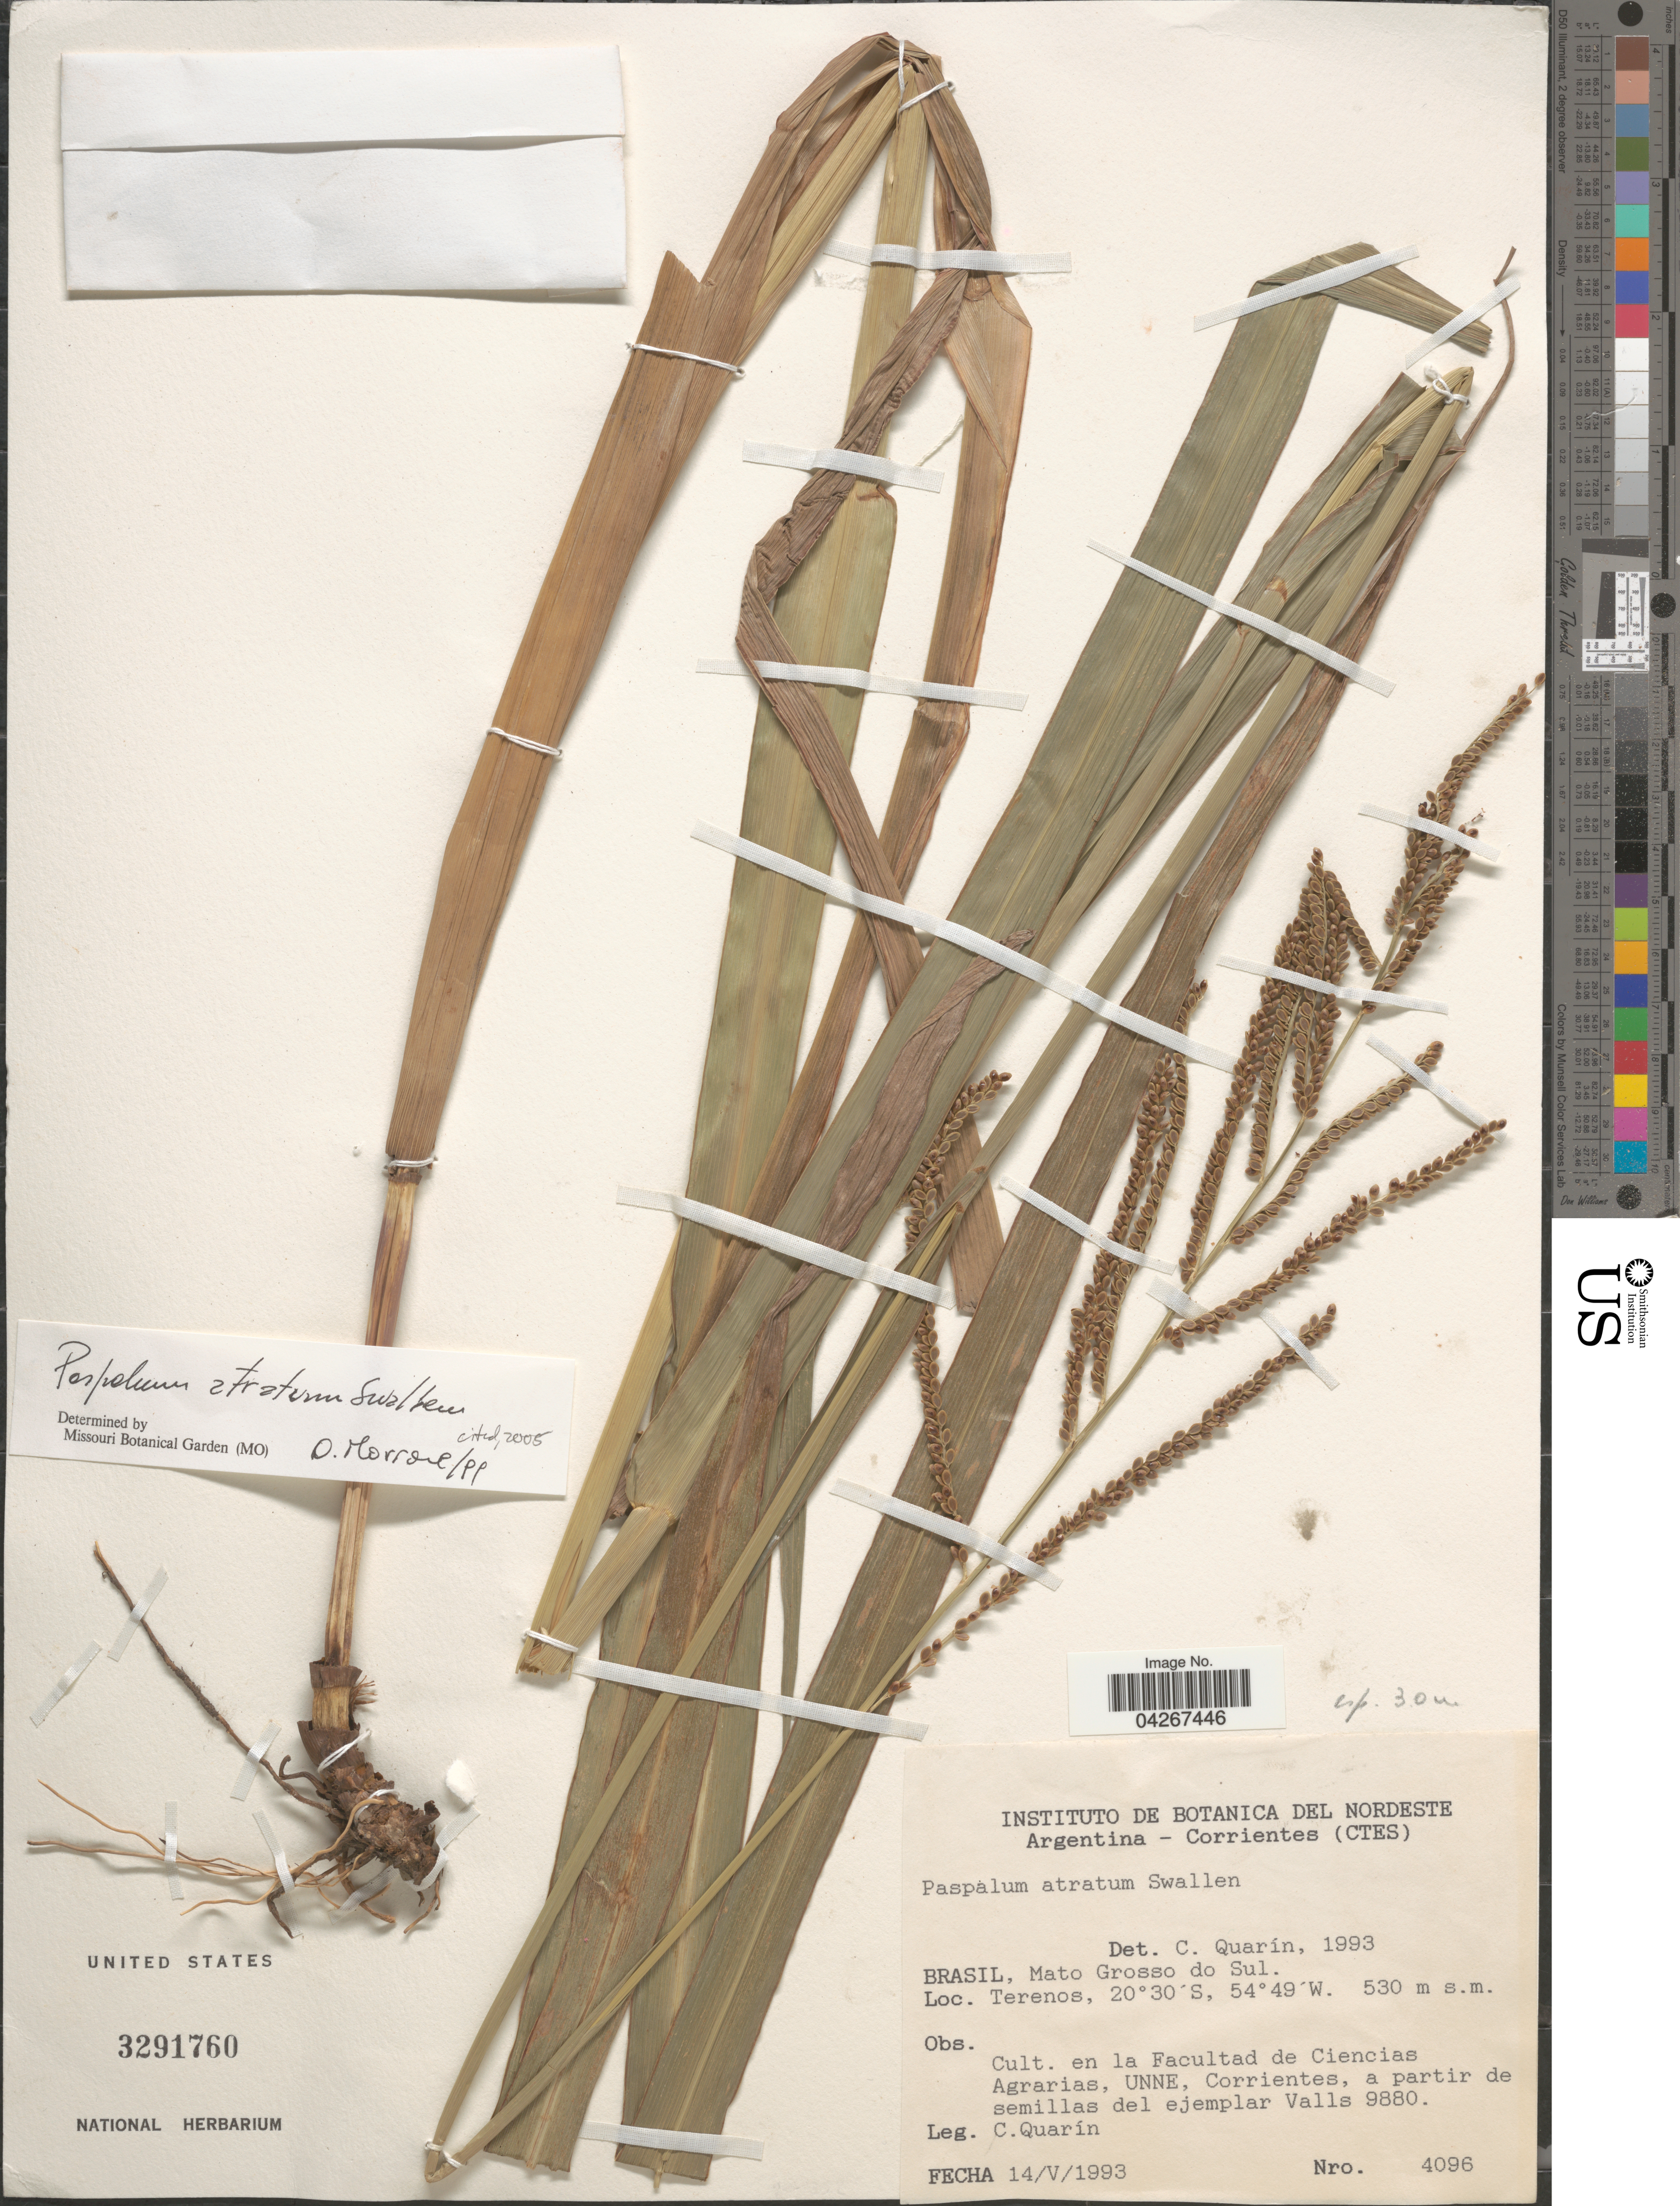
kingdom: Plantae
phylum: Tracheophyta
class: Liliopsida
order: Poales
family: Poaceae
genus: Paspalum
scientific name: Paspalum atratum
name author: Swallen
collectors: C. Quarín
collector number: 4096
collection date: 1993-05-14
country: Argentina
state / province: Corrientes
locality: Cult. en la Facultad de Ciencias Agrarias, UNNE, Corrientes, a partir de semillas del ejemplar Valls 9880.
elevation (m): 530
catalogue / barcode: US 3291760